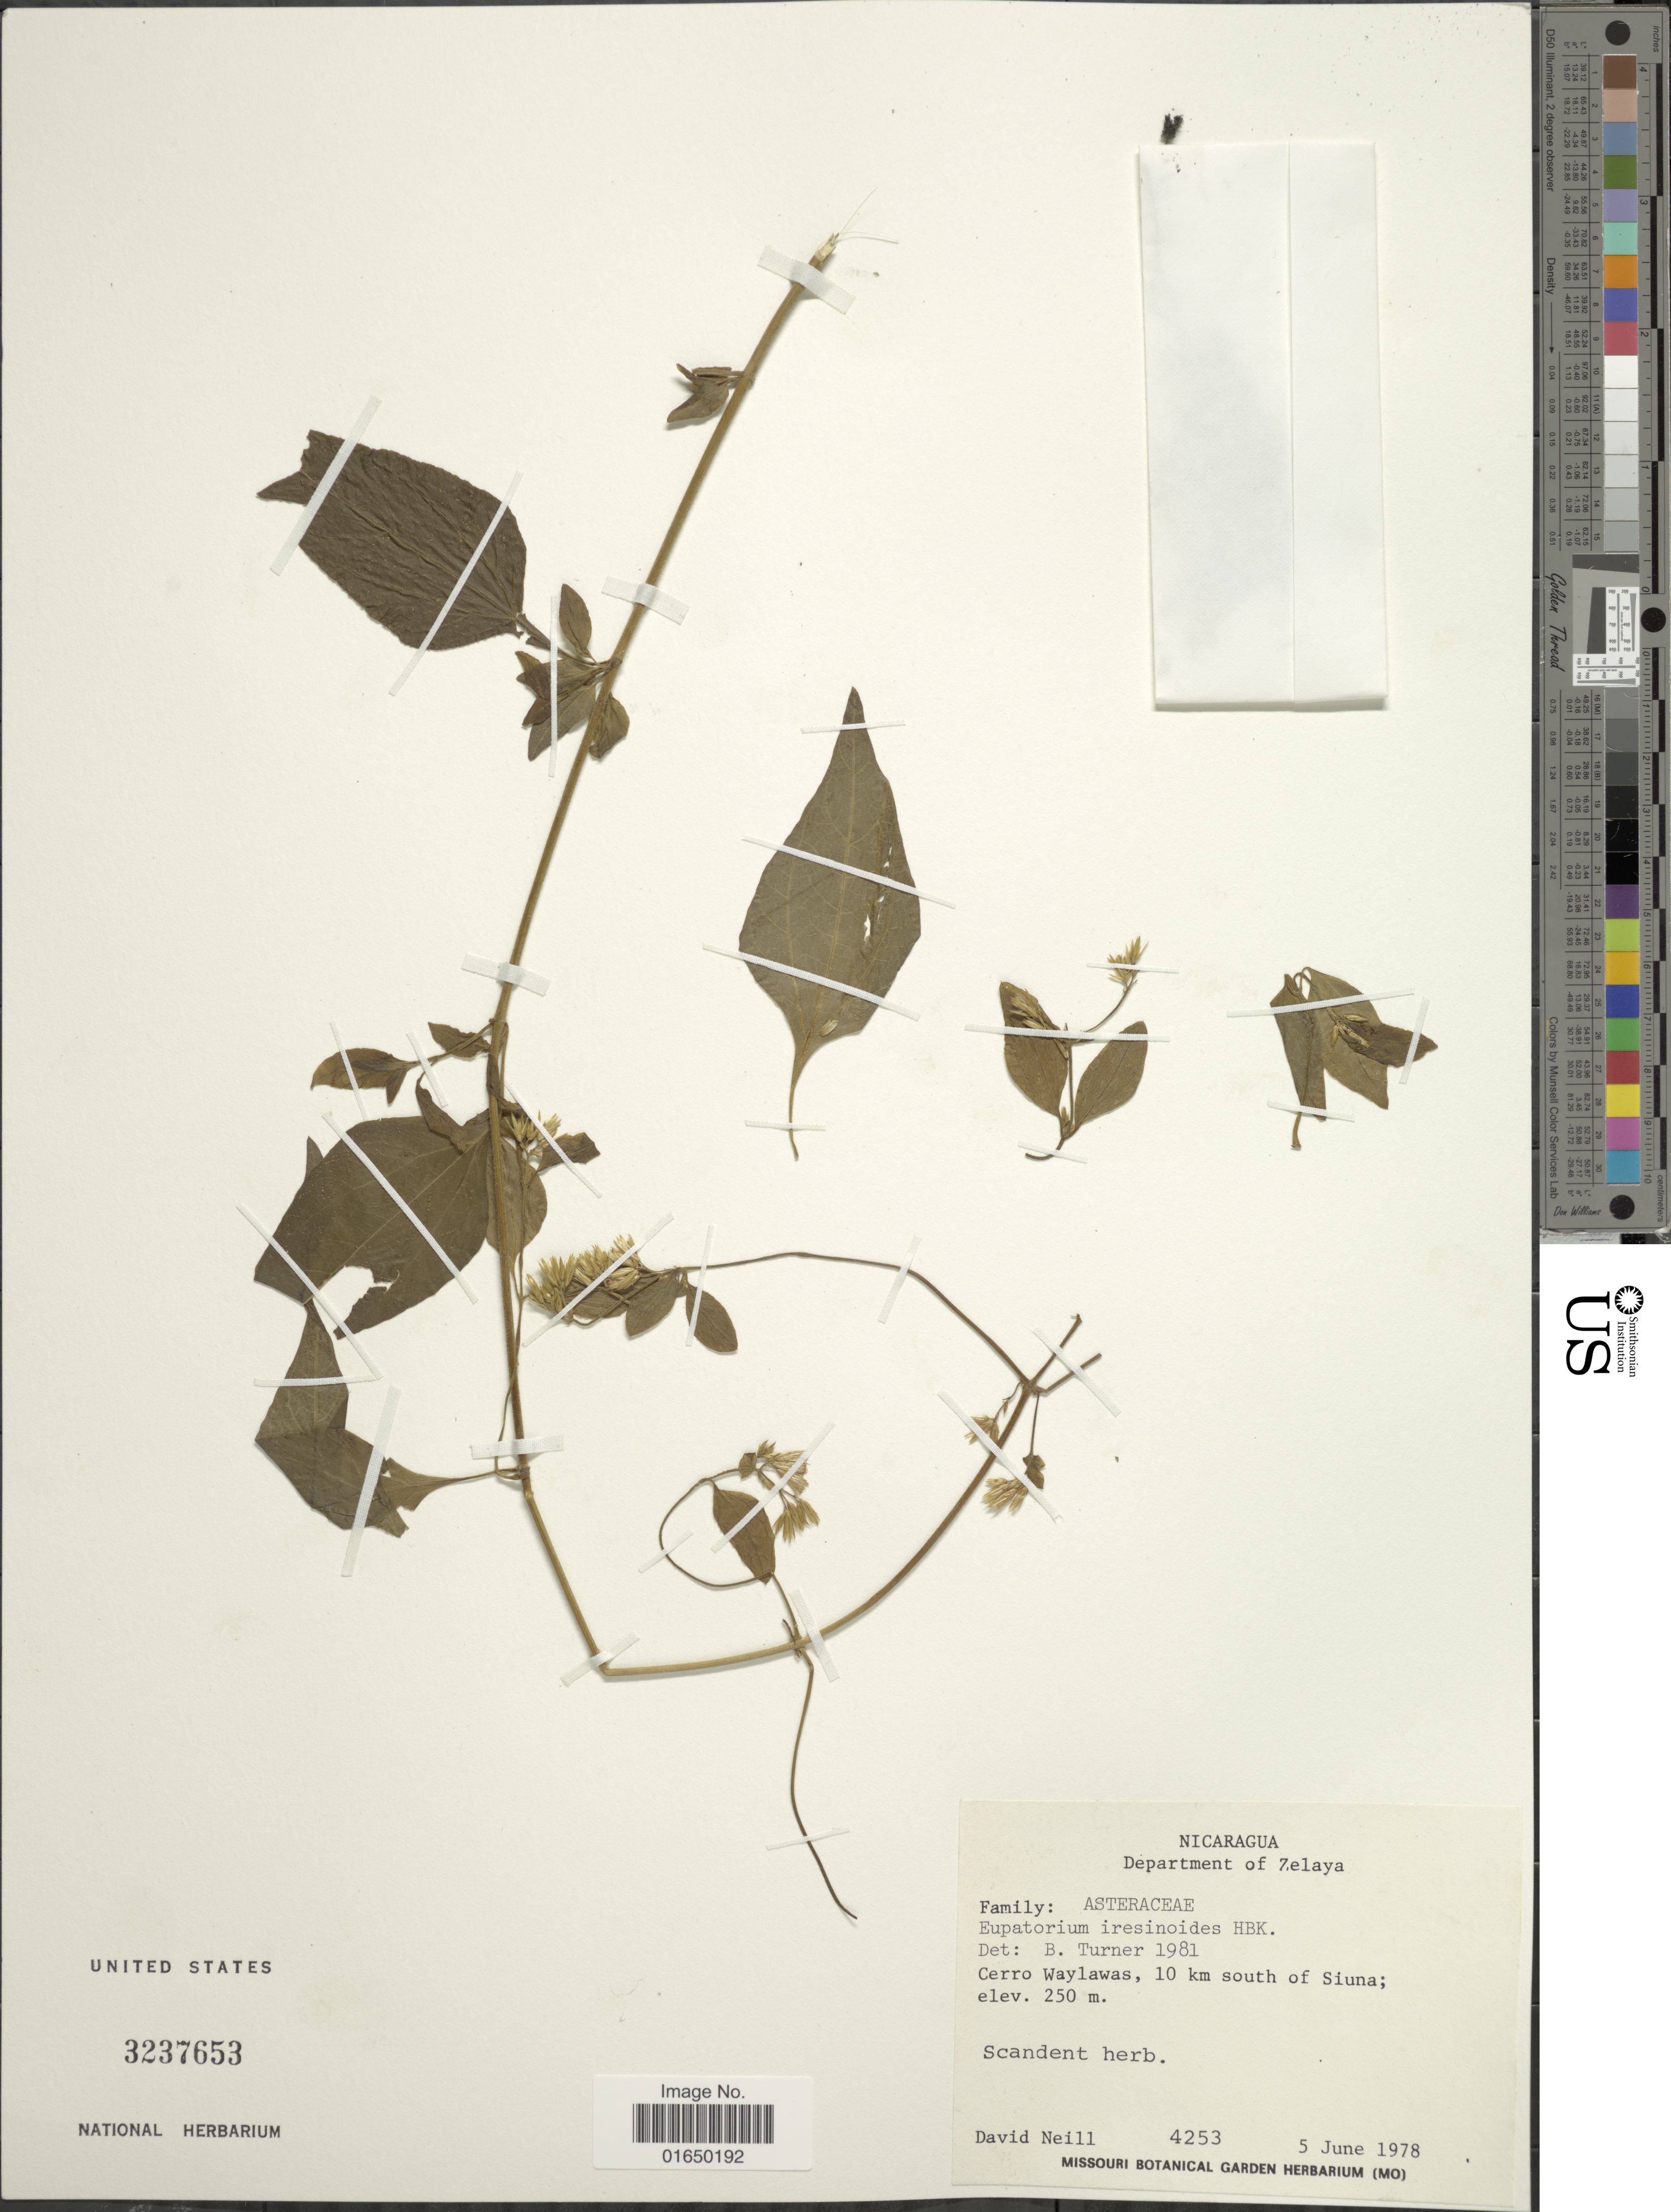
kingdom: Plantae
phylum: Tracheophyta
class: Magnoliopsida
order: Asterales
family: Asteraceae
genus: Condylidium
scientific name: Condylidium iresinoides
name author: (Kunth) R.M. King & H. Rob.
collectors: D. A. Neill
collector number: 4253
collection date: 1978-06-05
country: Nicaragua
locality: Department of Zelaya, Cerro Waylawas, 10 km south of Siuna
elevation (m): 250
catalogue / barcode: US 3237653